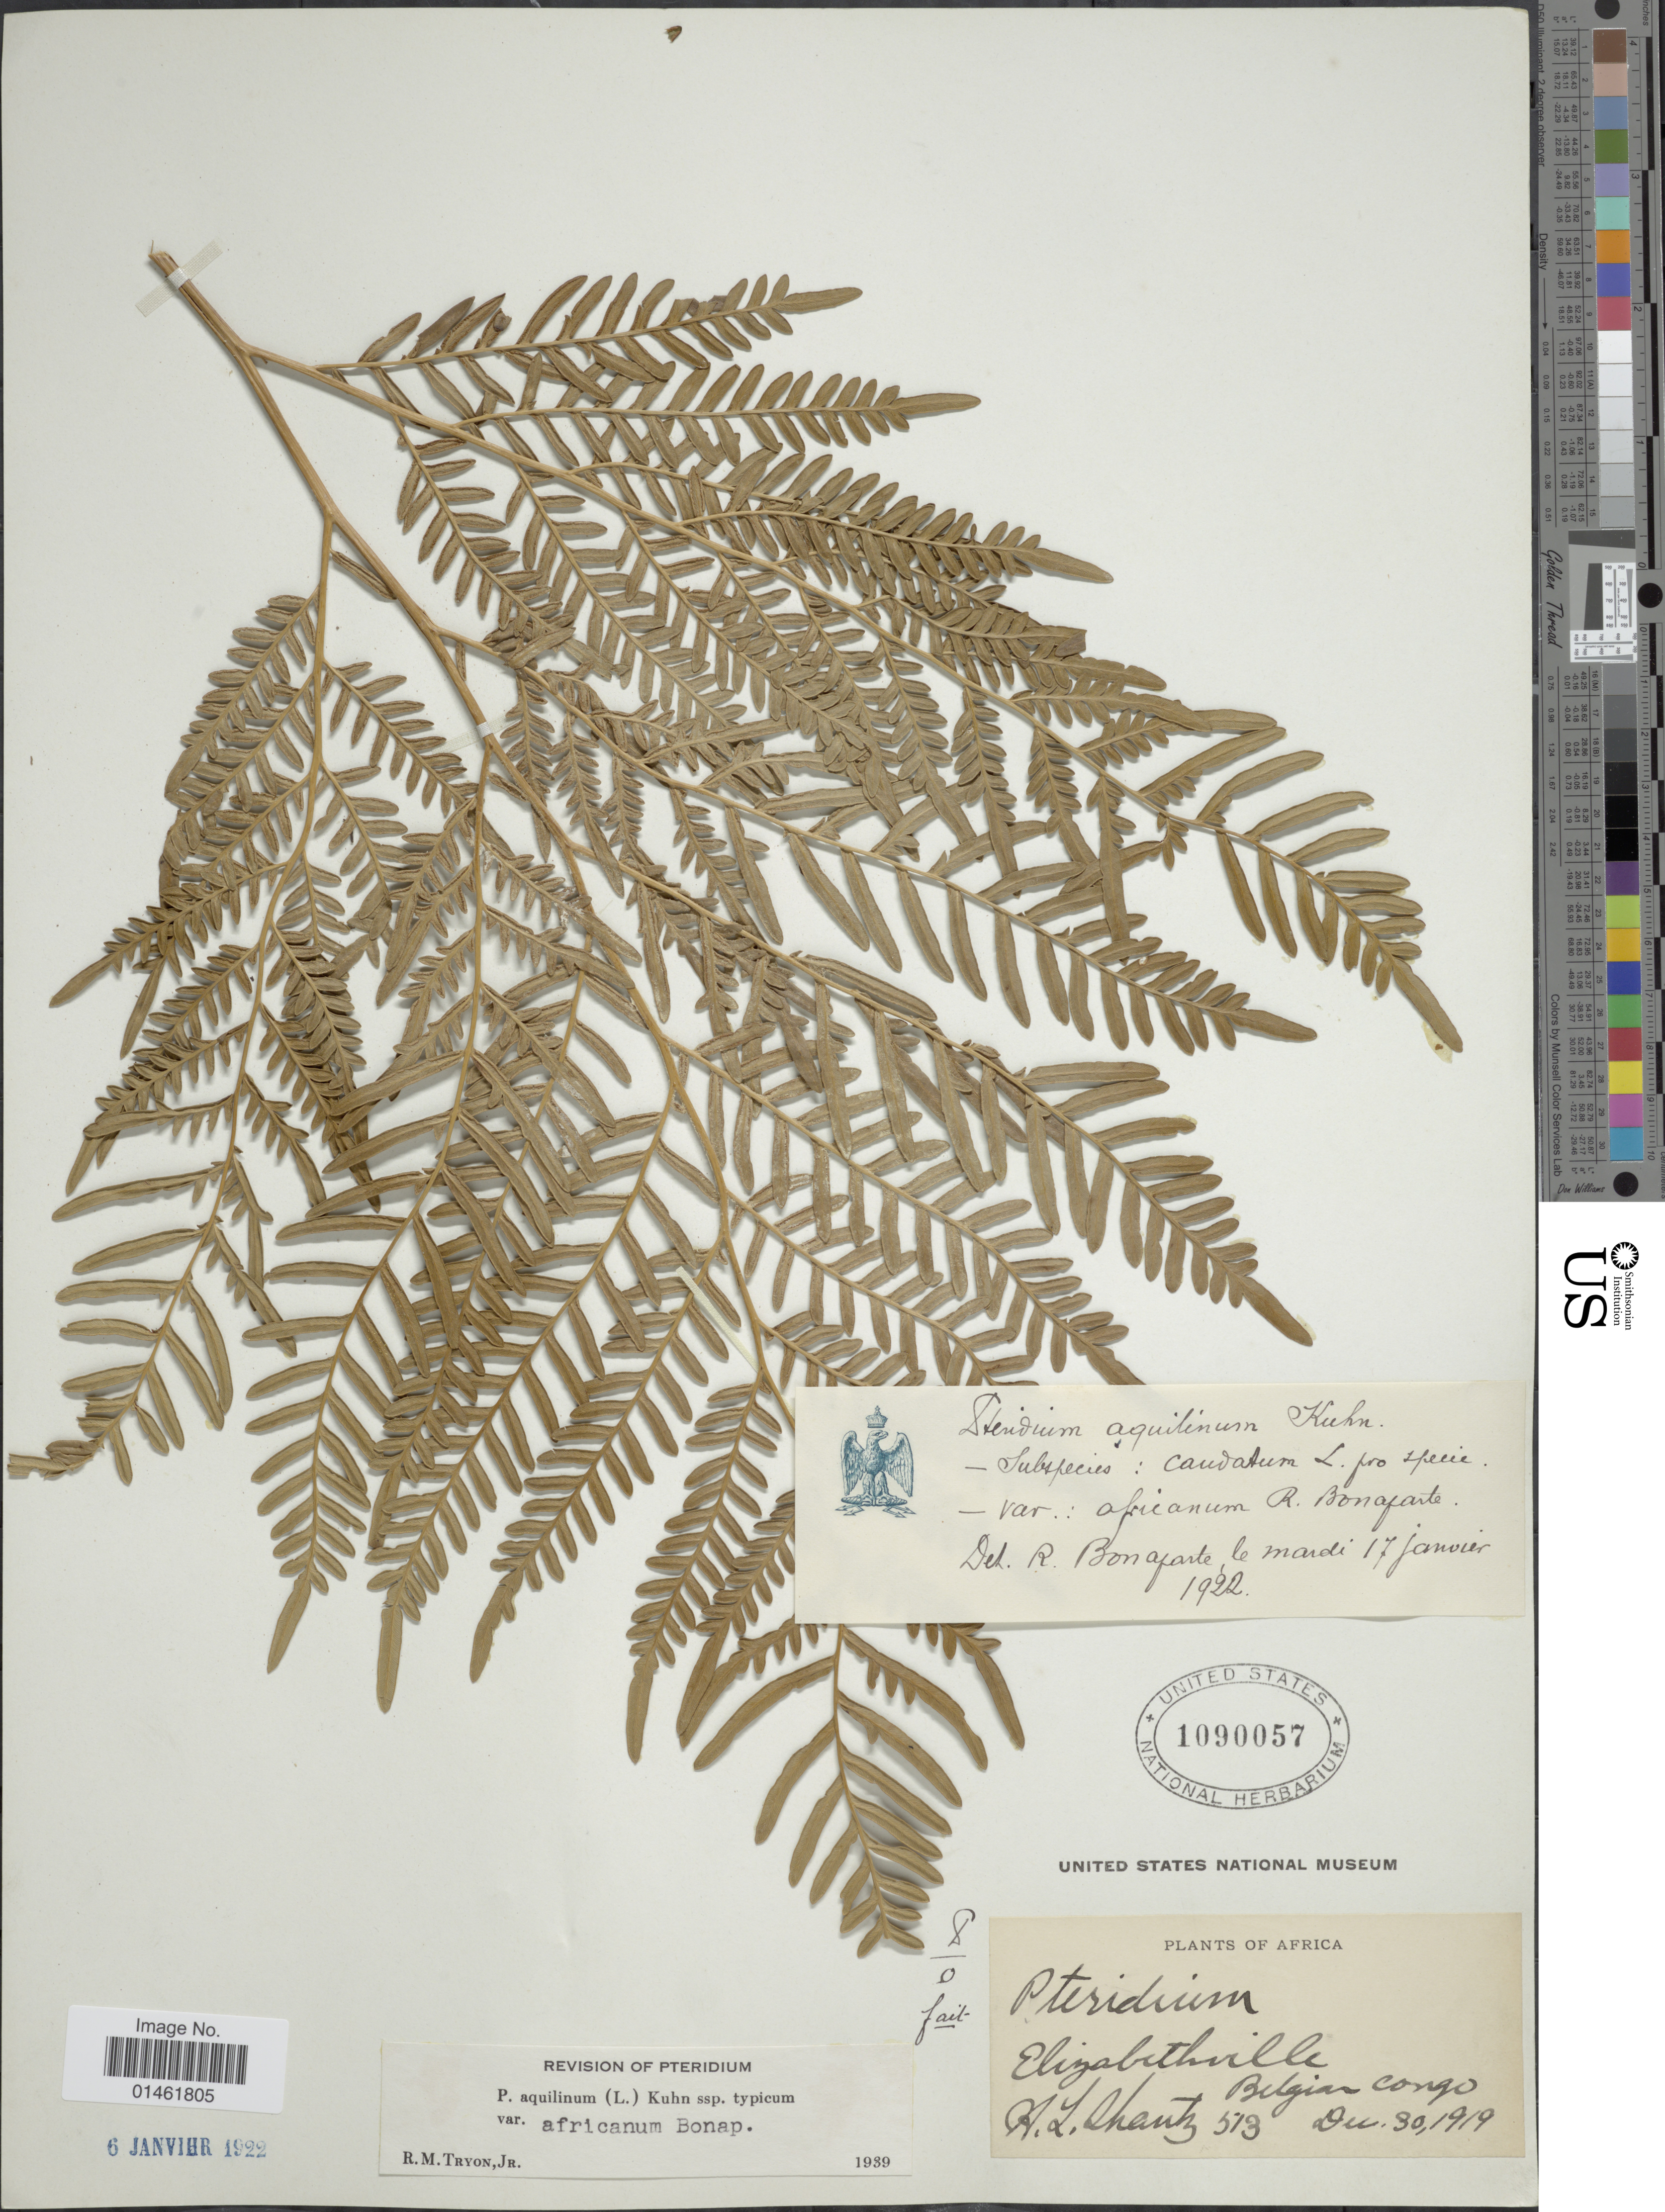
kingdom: Plantae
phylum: Tracheophyta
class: Polypodiopsida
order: Polypodiales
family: Dennstaedtiaceae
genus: Pteridium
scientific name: Pteridium aquilinum var. africanum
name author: (L.) Kuhn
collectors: H. Shautz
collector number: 513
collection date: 1919-12-30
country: Congo, Democratic Republic of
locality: Africa, Elizabethville, Belgian Congo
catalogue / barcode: US 1090057